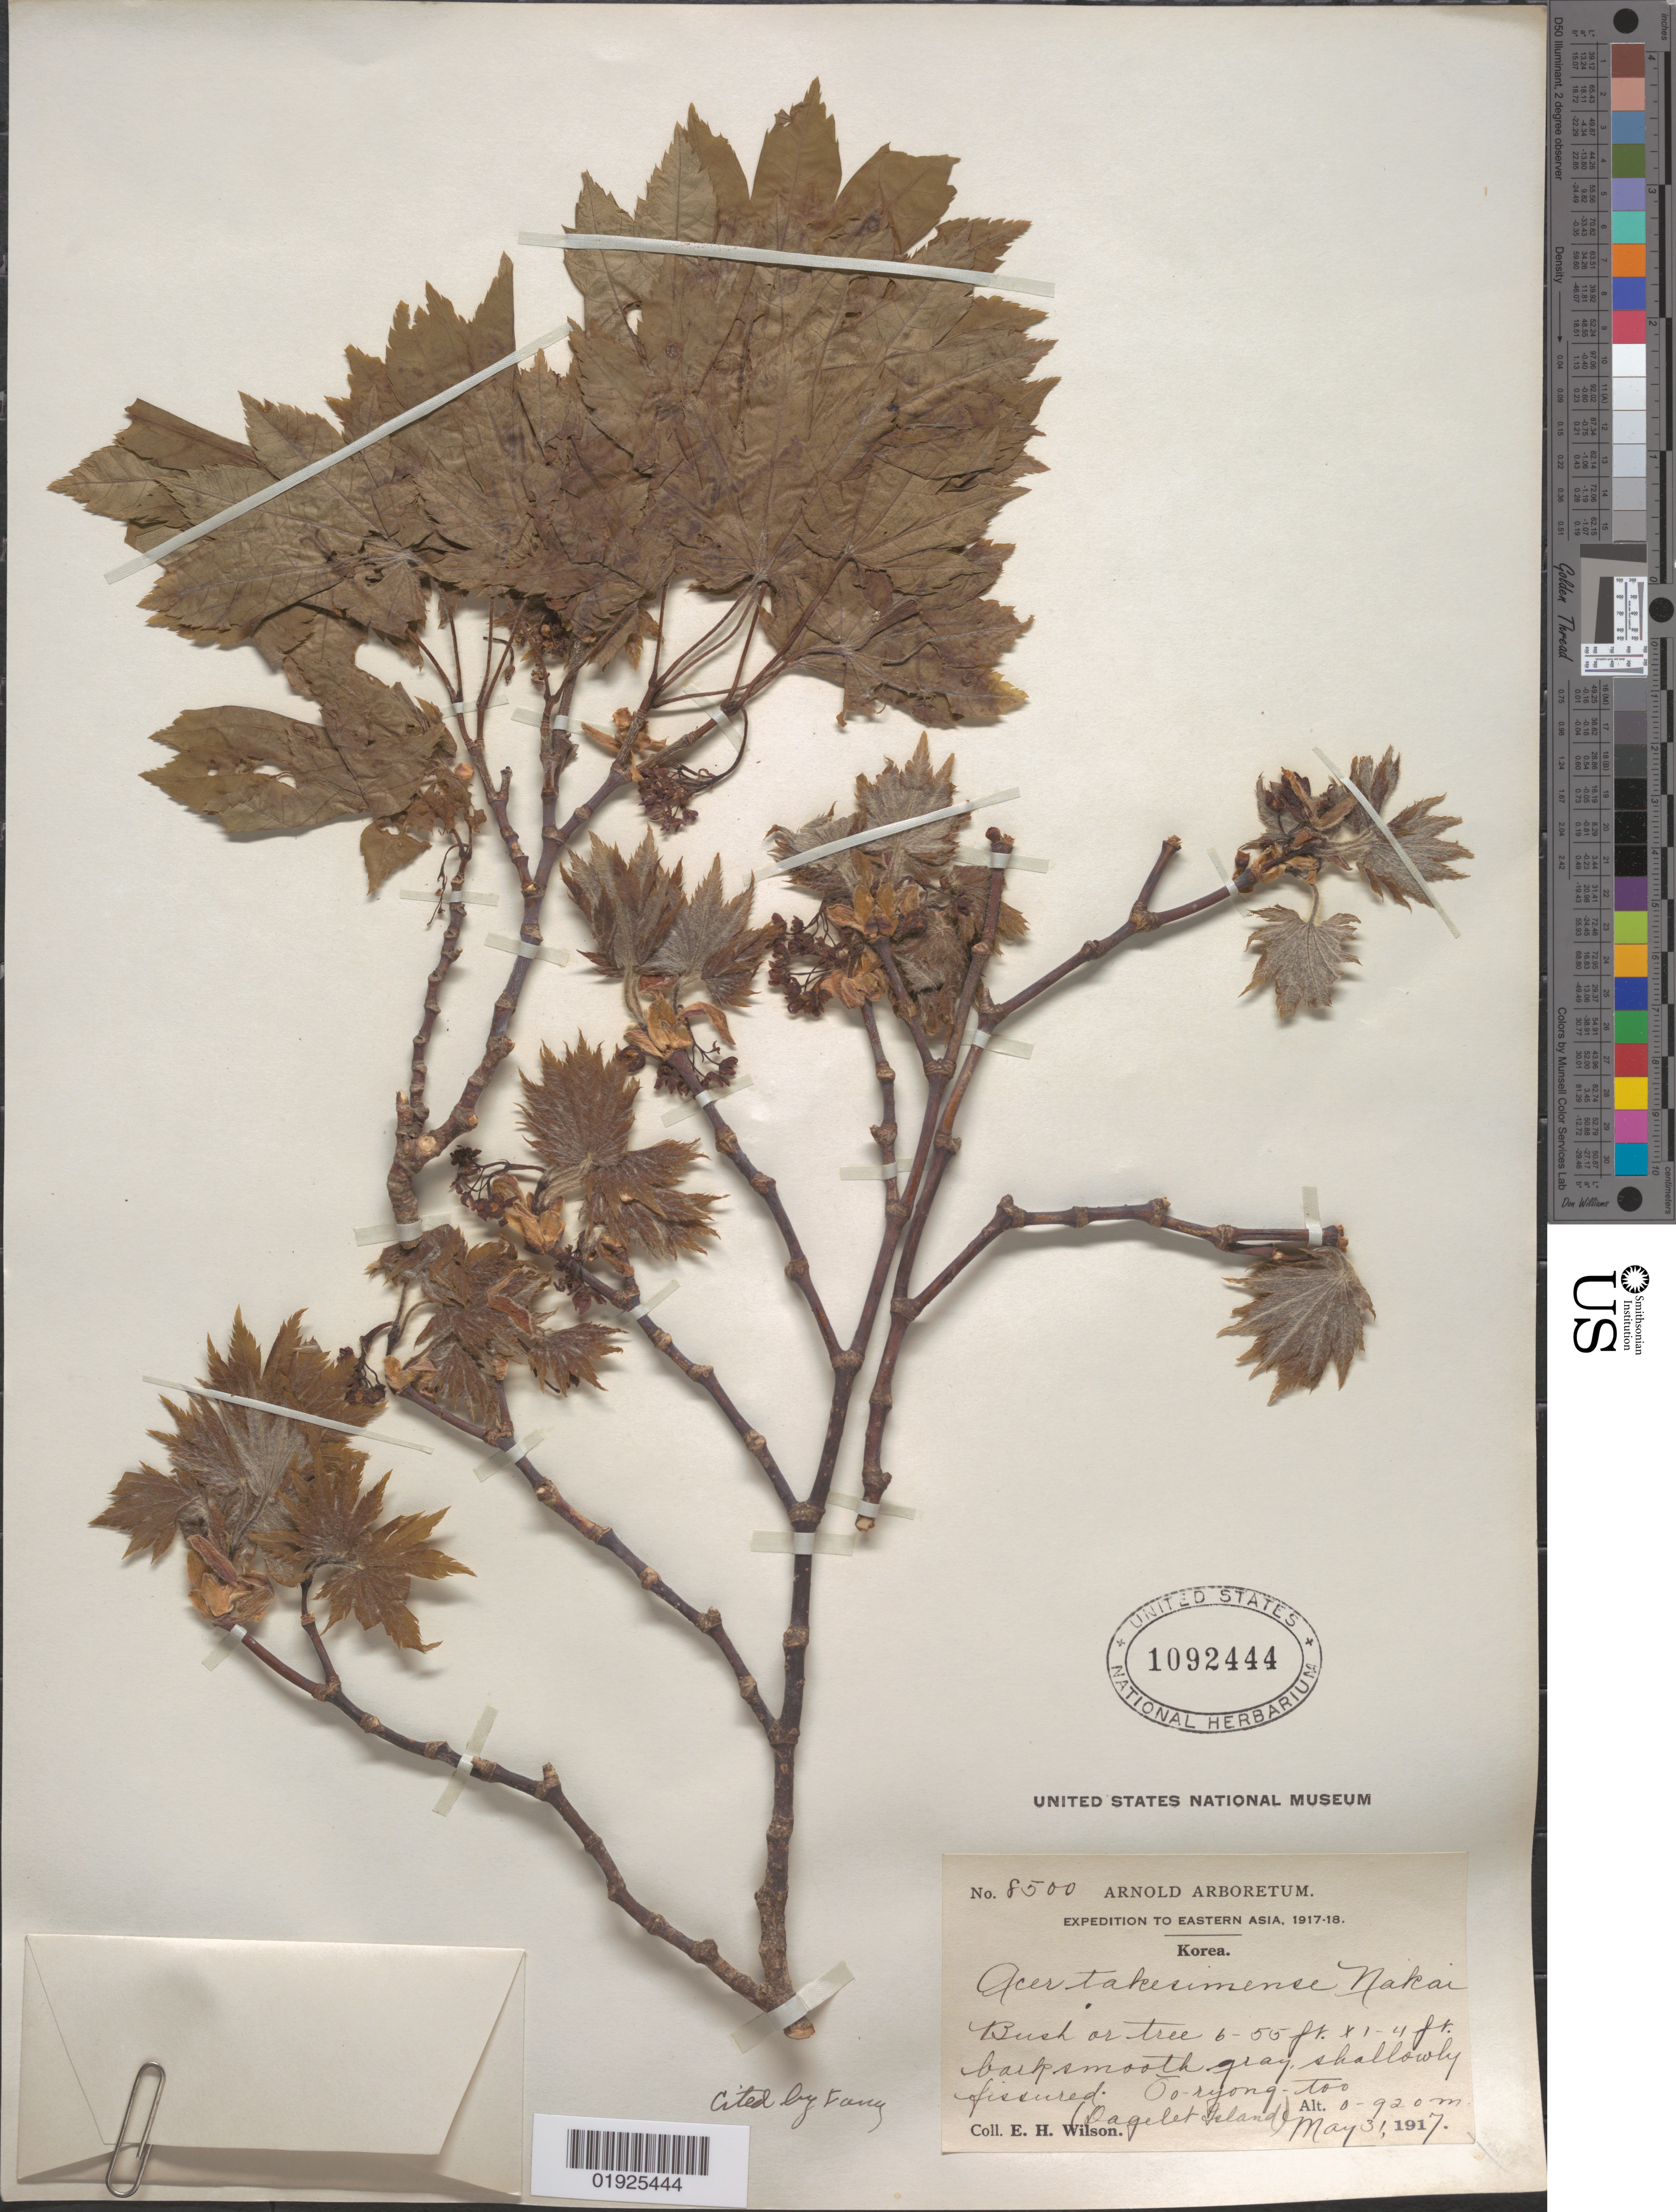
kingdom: Plantae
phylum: Tracheophyta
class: Magnoliopsida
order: Sapindales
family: Sapindaceae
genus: Acer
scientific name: Acer takesimense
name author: Nakai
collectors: E. H. Wilson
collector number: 8500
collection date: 1917-05-31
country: South Korea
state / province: North Gyeongsang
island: Dagelet I. [Ulleung-do]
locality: Oo-ryong-tao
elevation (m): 0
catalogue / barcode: US 1092444